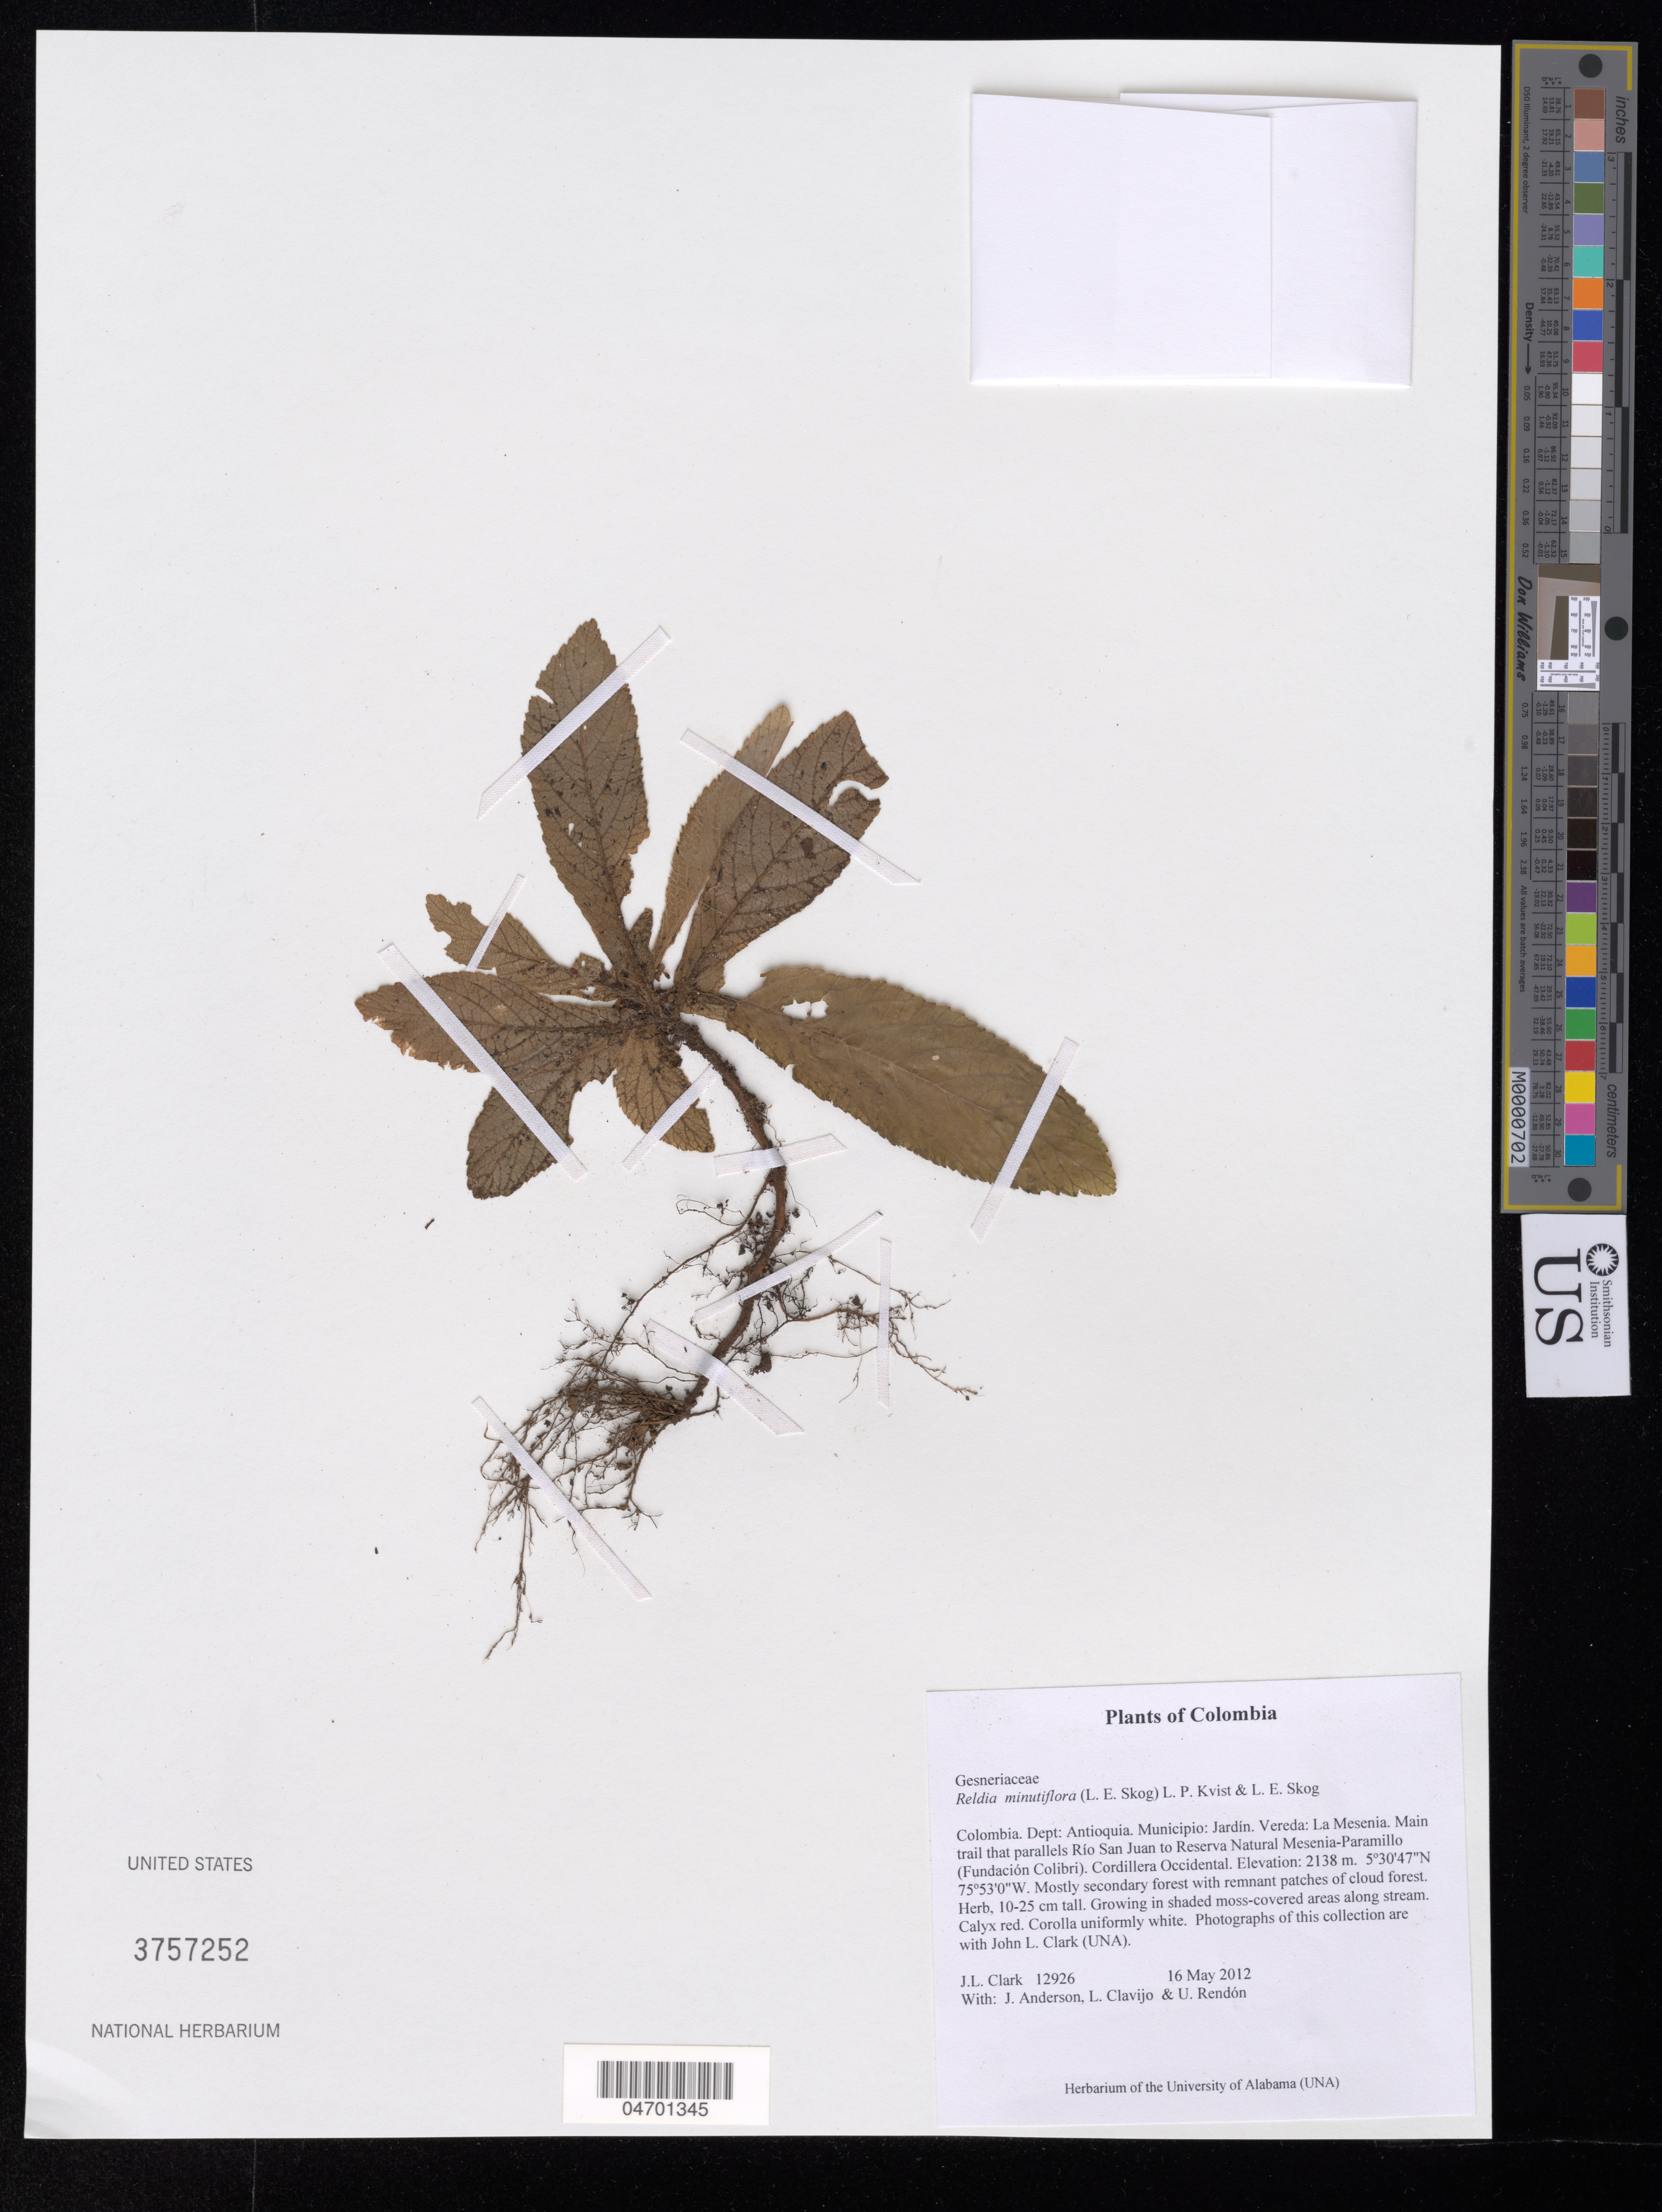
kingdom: Plantae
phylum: Tracheophyta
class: Magnoliopsida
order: Lamiales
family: Gesneriaceae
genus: Reldia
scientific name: Reldia minutiflora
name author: (L.E. Skog) L.P. Kvist & L.E. Skog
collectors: J. L. Clark, J. Anderson, L. Clavijo & U. Rendón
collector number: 12926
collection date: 2012-05-16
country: Colombia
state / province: Antioquia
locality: Dept: Antioquia. Municipio: Jardín. Vereda: La Mesenia. Main trail that parallels Río San Juan to Reserva Natural Mesenia-Paramillo (Fundación Colibri). Cordillera Occidental.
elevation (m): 2138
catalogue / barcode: US 3757252